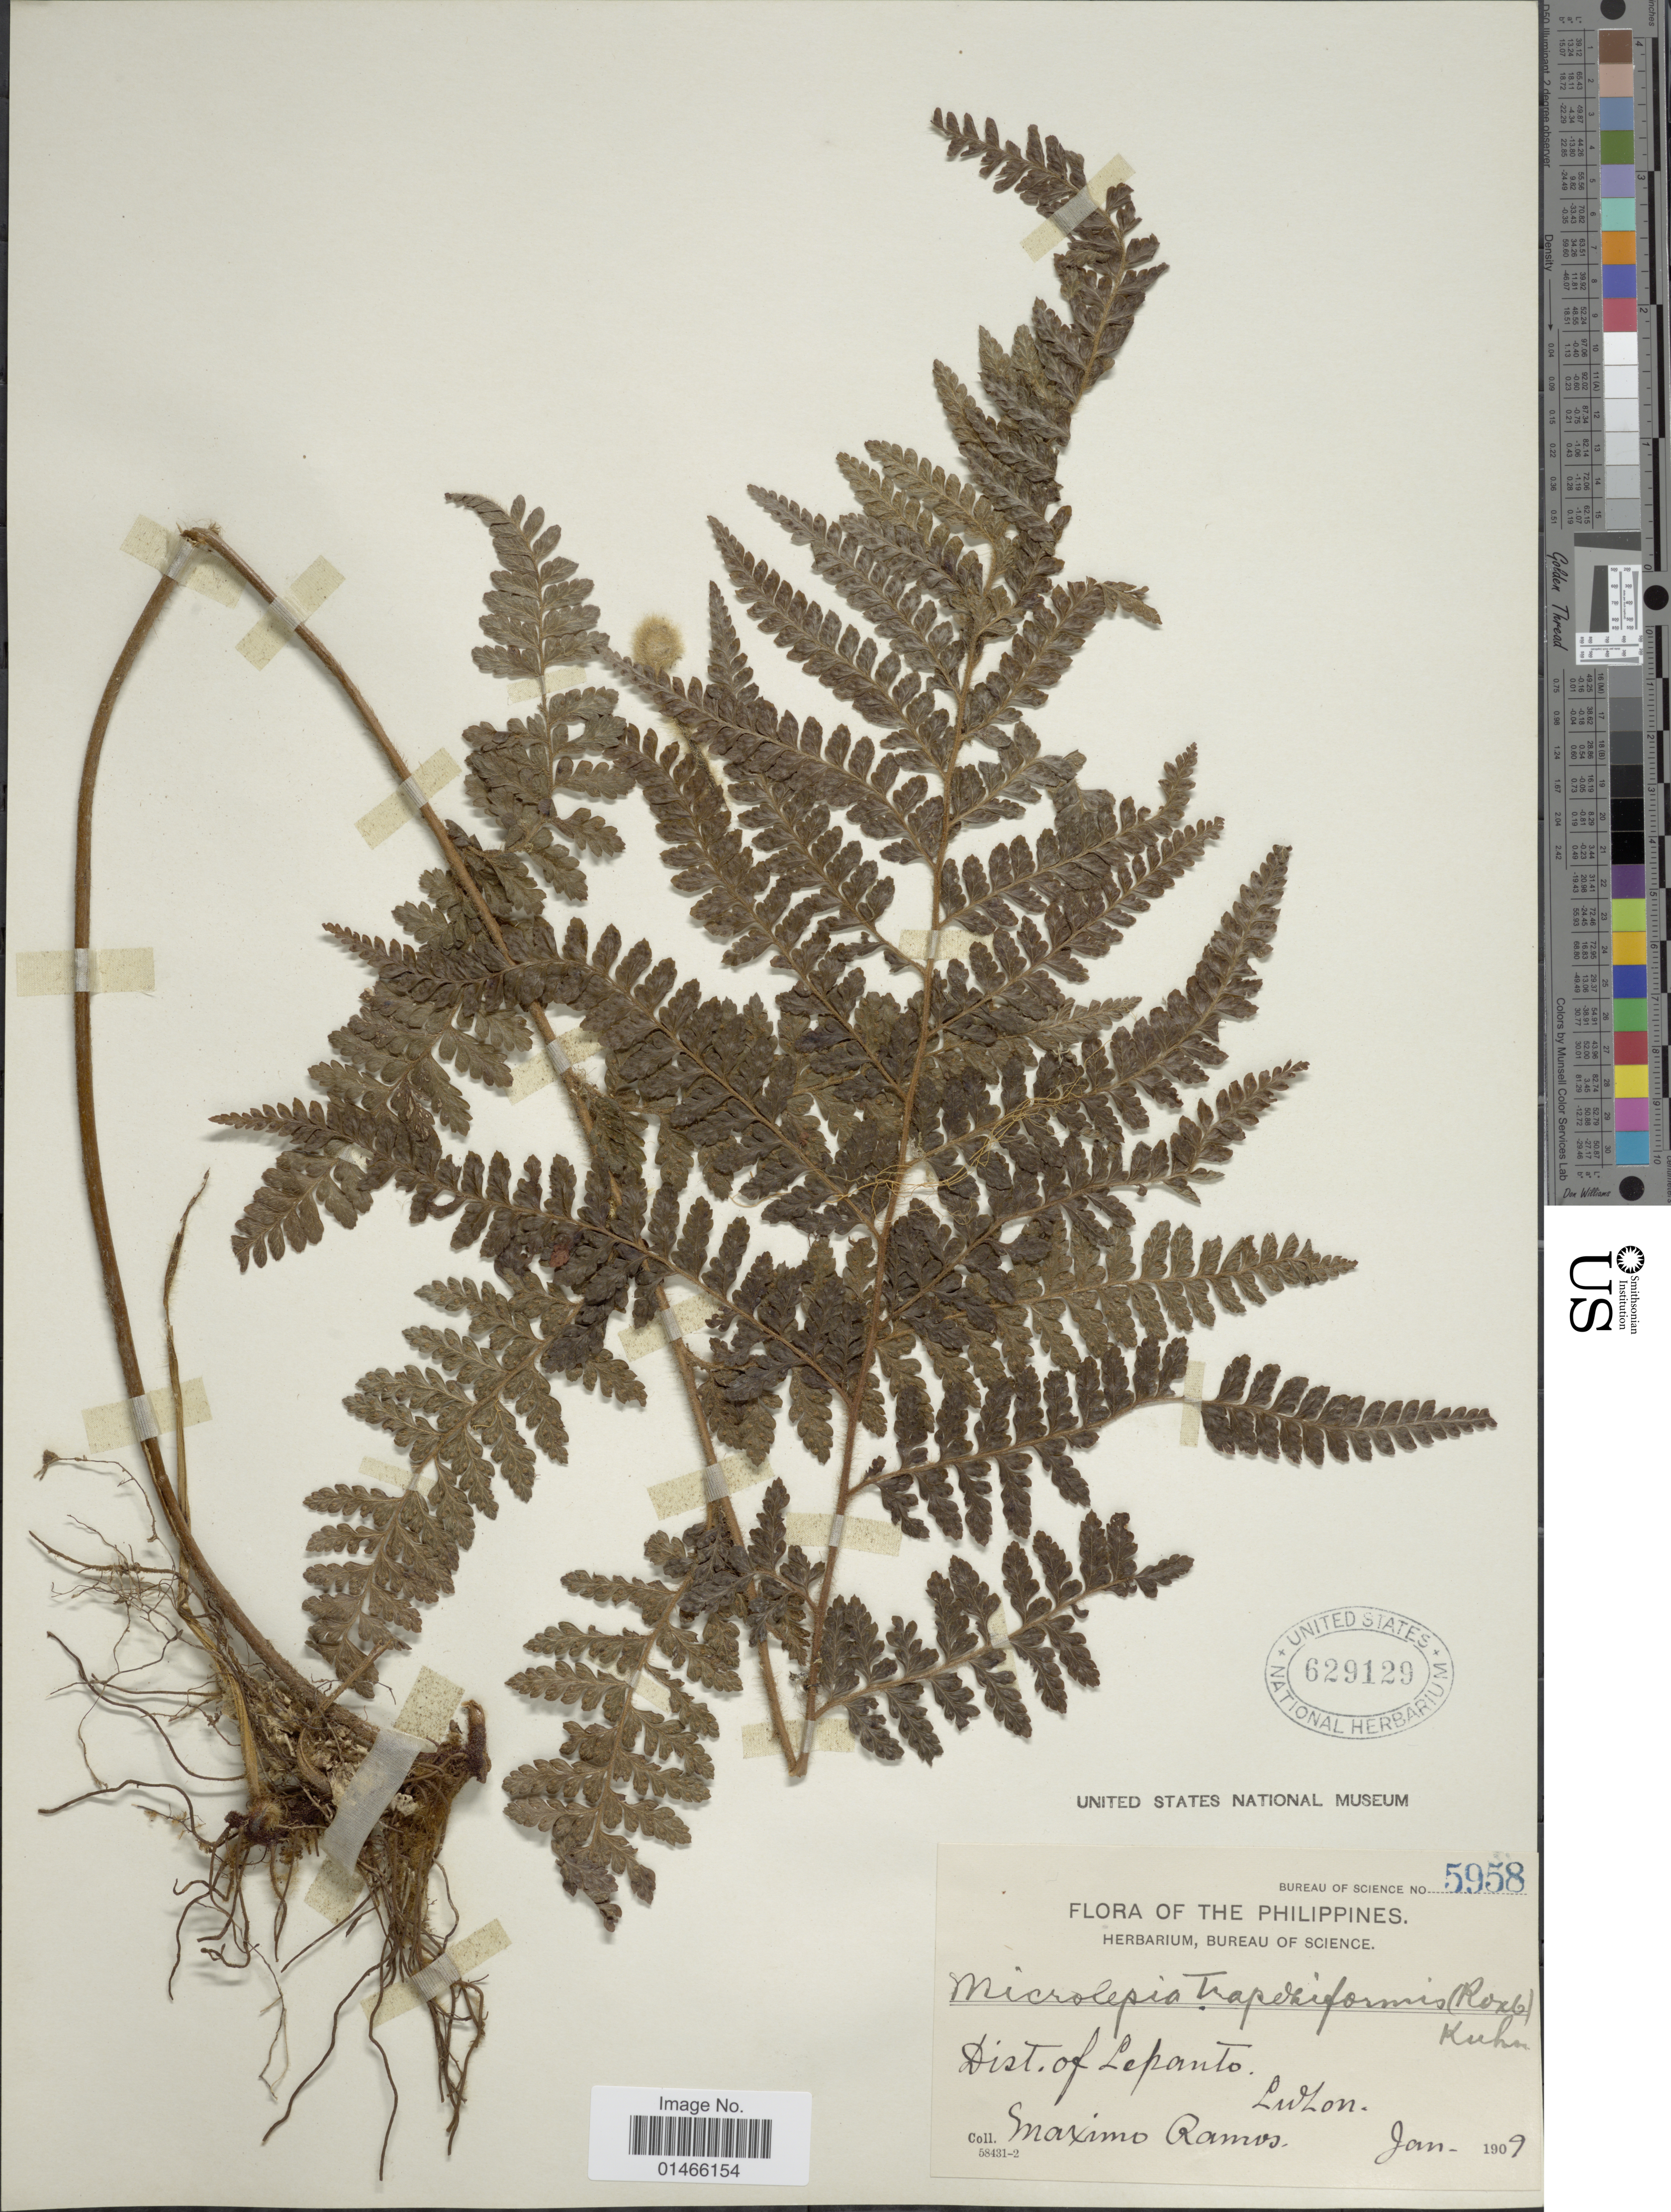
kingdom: Plantae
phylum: Tracheophyta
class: Polypodiopsida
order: Polypodiales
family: Dennstaedtiaceae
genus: Microlepia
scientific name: Microlepia strigosa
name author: (Thunb.) J. Presl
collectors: M. Ramos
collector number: Bureau of Science 5958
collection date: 1909-01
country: Philippines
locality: Dist. of Lepanto, Luzon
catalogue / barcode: US 629129